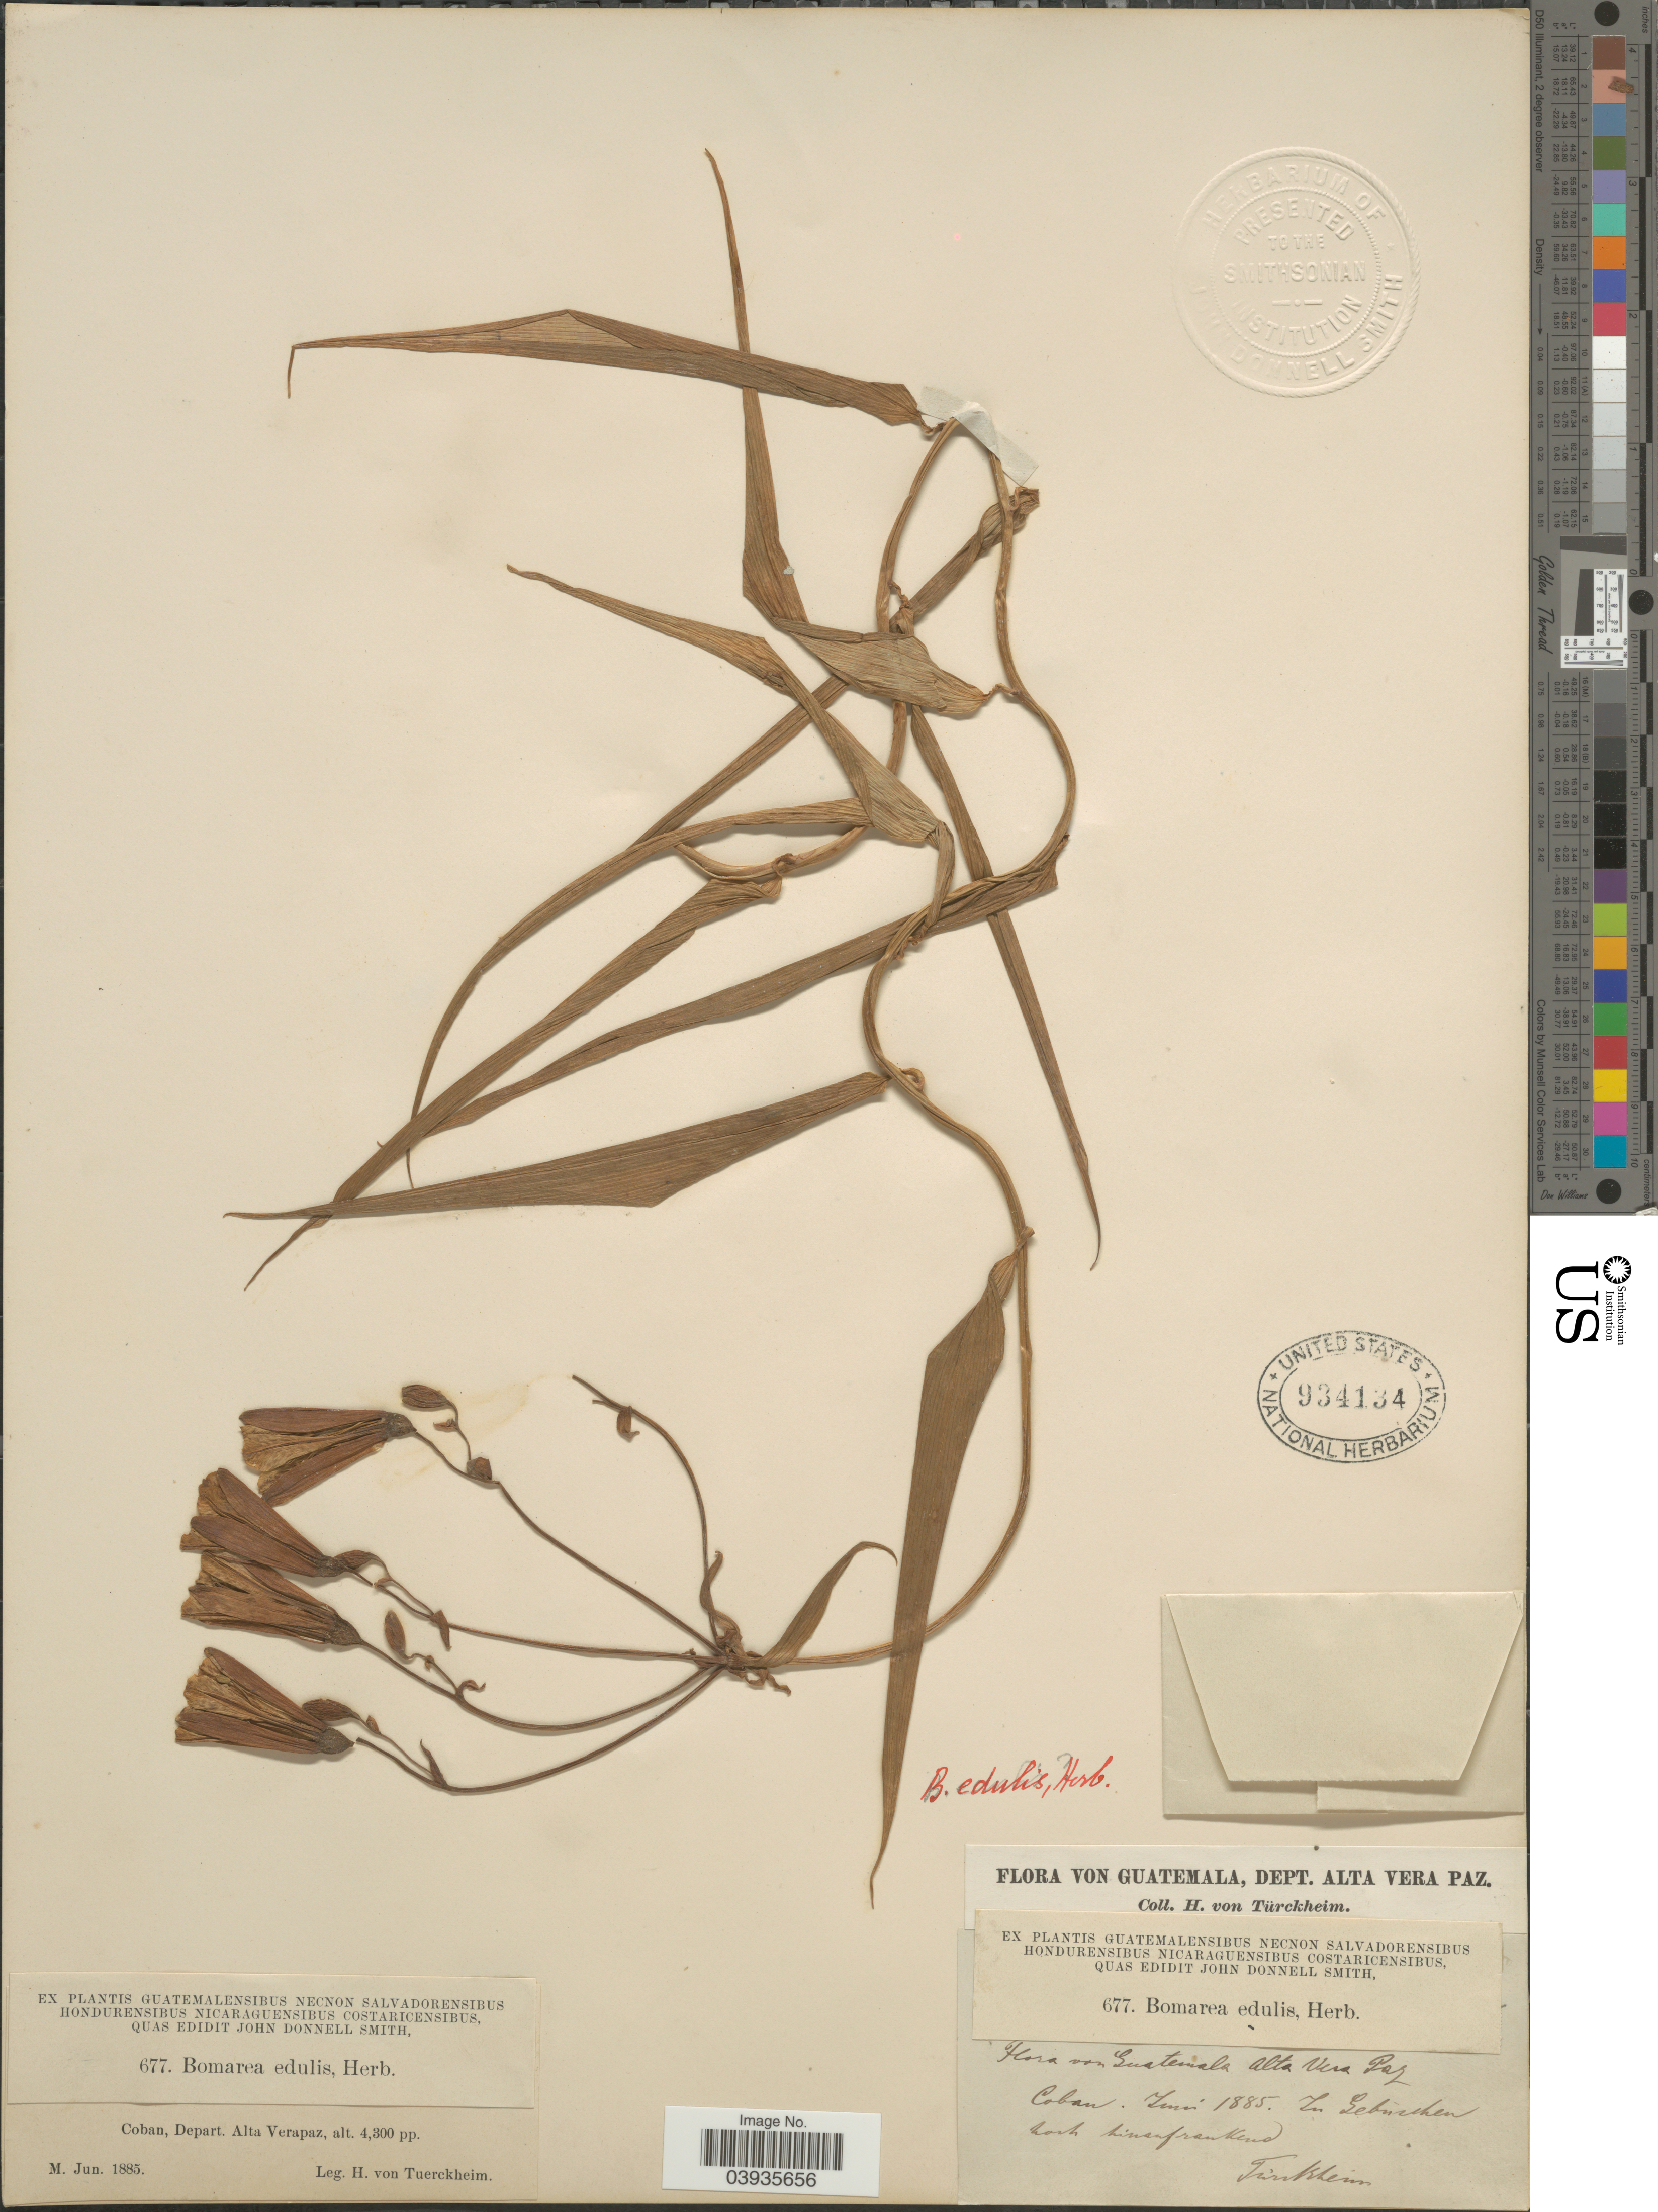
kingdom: Plantae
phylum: Tracheophyta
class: Liliopsida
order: Liliales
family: Alstroemeriaceae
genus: Bomarea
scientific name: Bomarea edulis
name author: (Tussac) Herb.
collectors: H. von Tuerckheim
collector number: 677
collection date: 1885-06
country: Guatemala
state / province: Alta Verapaz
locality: Coban, Depart. Alta Verapaz.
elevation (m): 1311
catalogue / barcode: US 934134